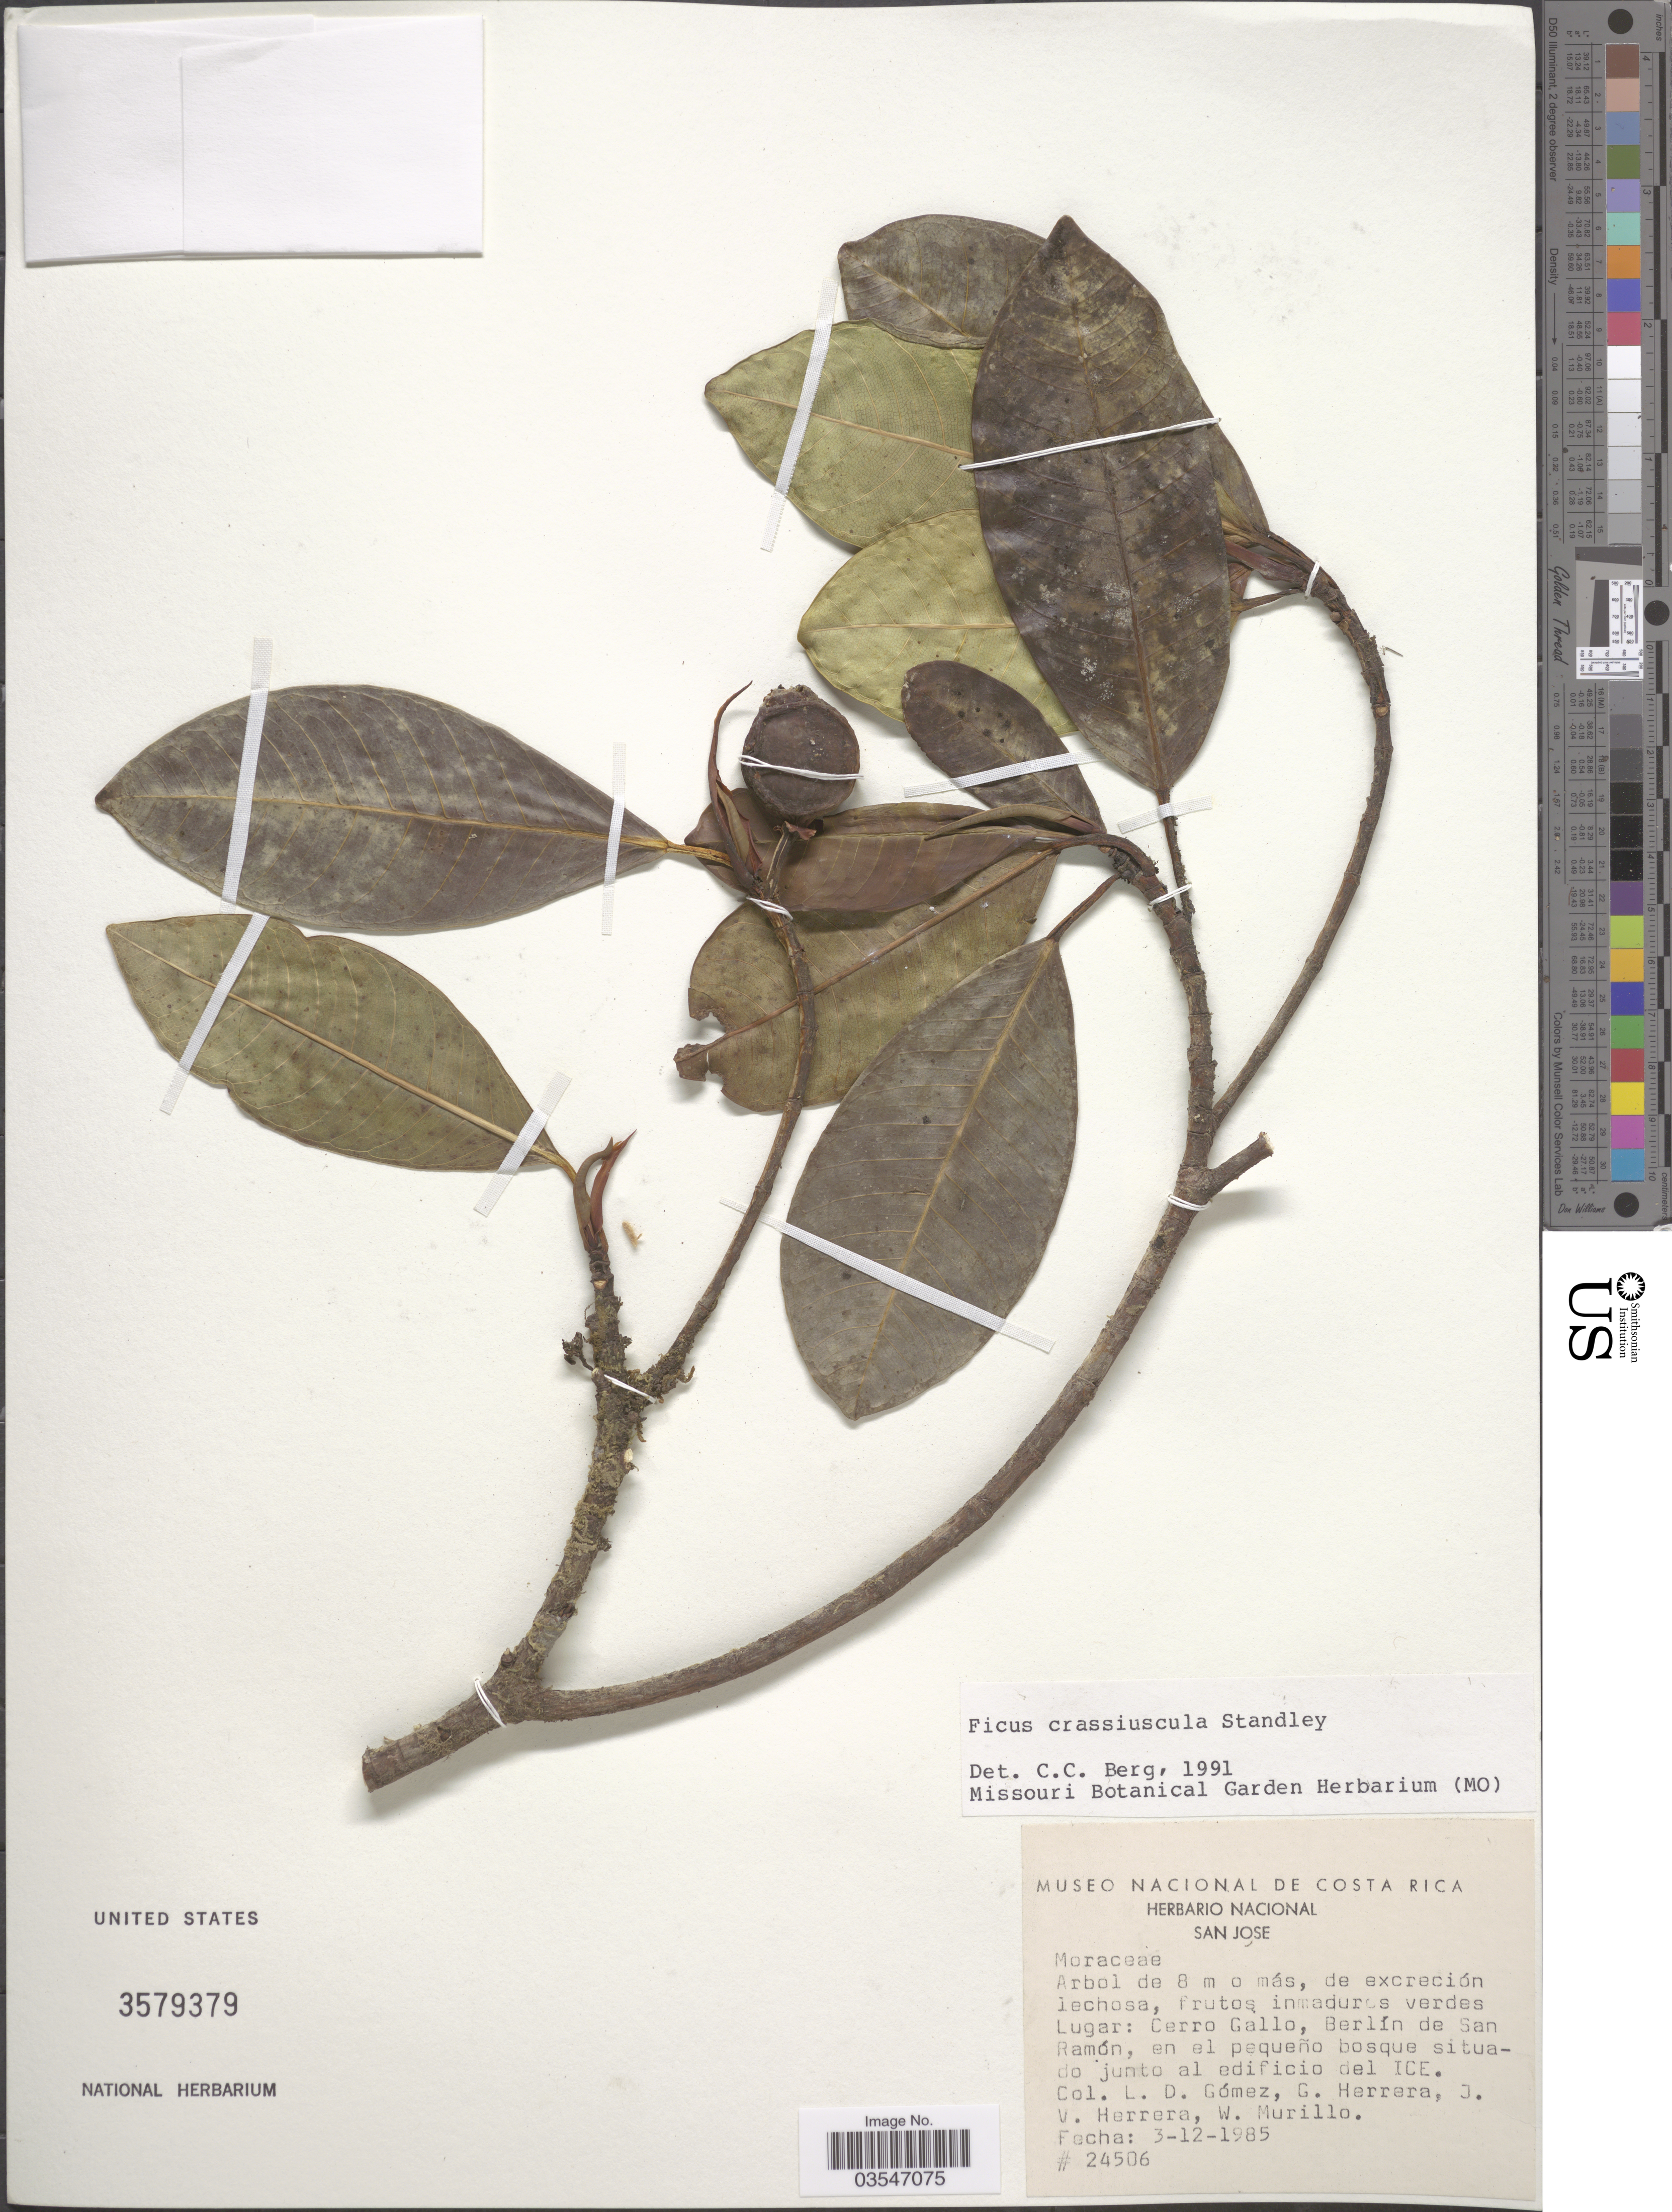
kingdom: Plantae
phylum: Tracheophyta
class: Magnoliopsida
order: Rosales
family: Moraceae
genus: Ficus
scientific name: Ficus crassiuscula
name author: Warb. ex Standl.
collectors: L. D. Gómez, G. Herrera, J. Herrera & W. Murillo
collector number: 24506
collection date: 1985-12-03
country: Costa Rica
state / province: San José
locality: Cerro Gallo, Berlín de San Ramón, en el pequeño bosque situado junto al edificio del ICE.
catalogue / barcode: US 3579379